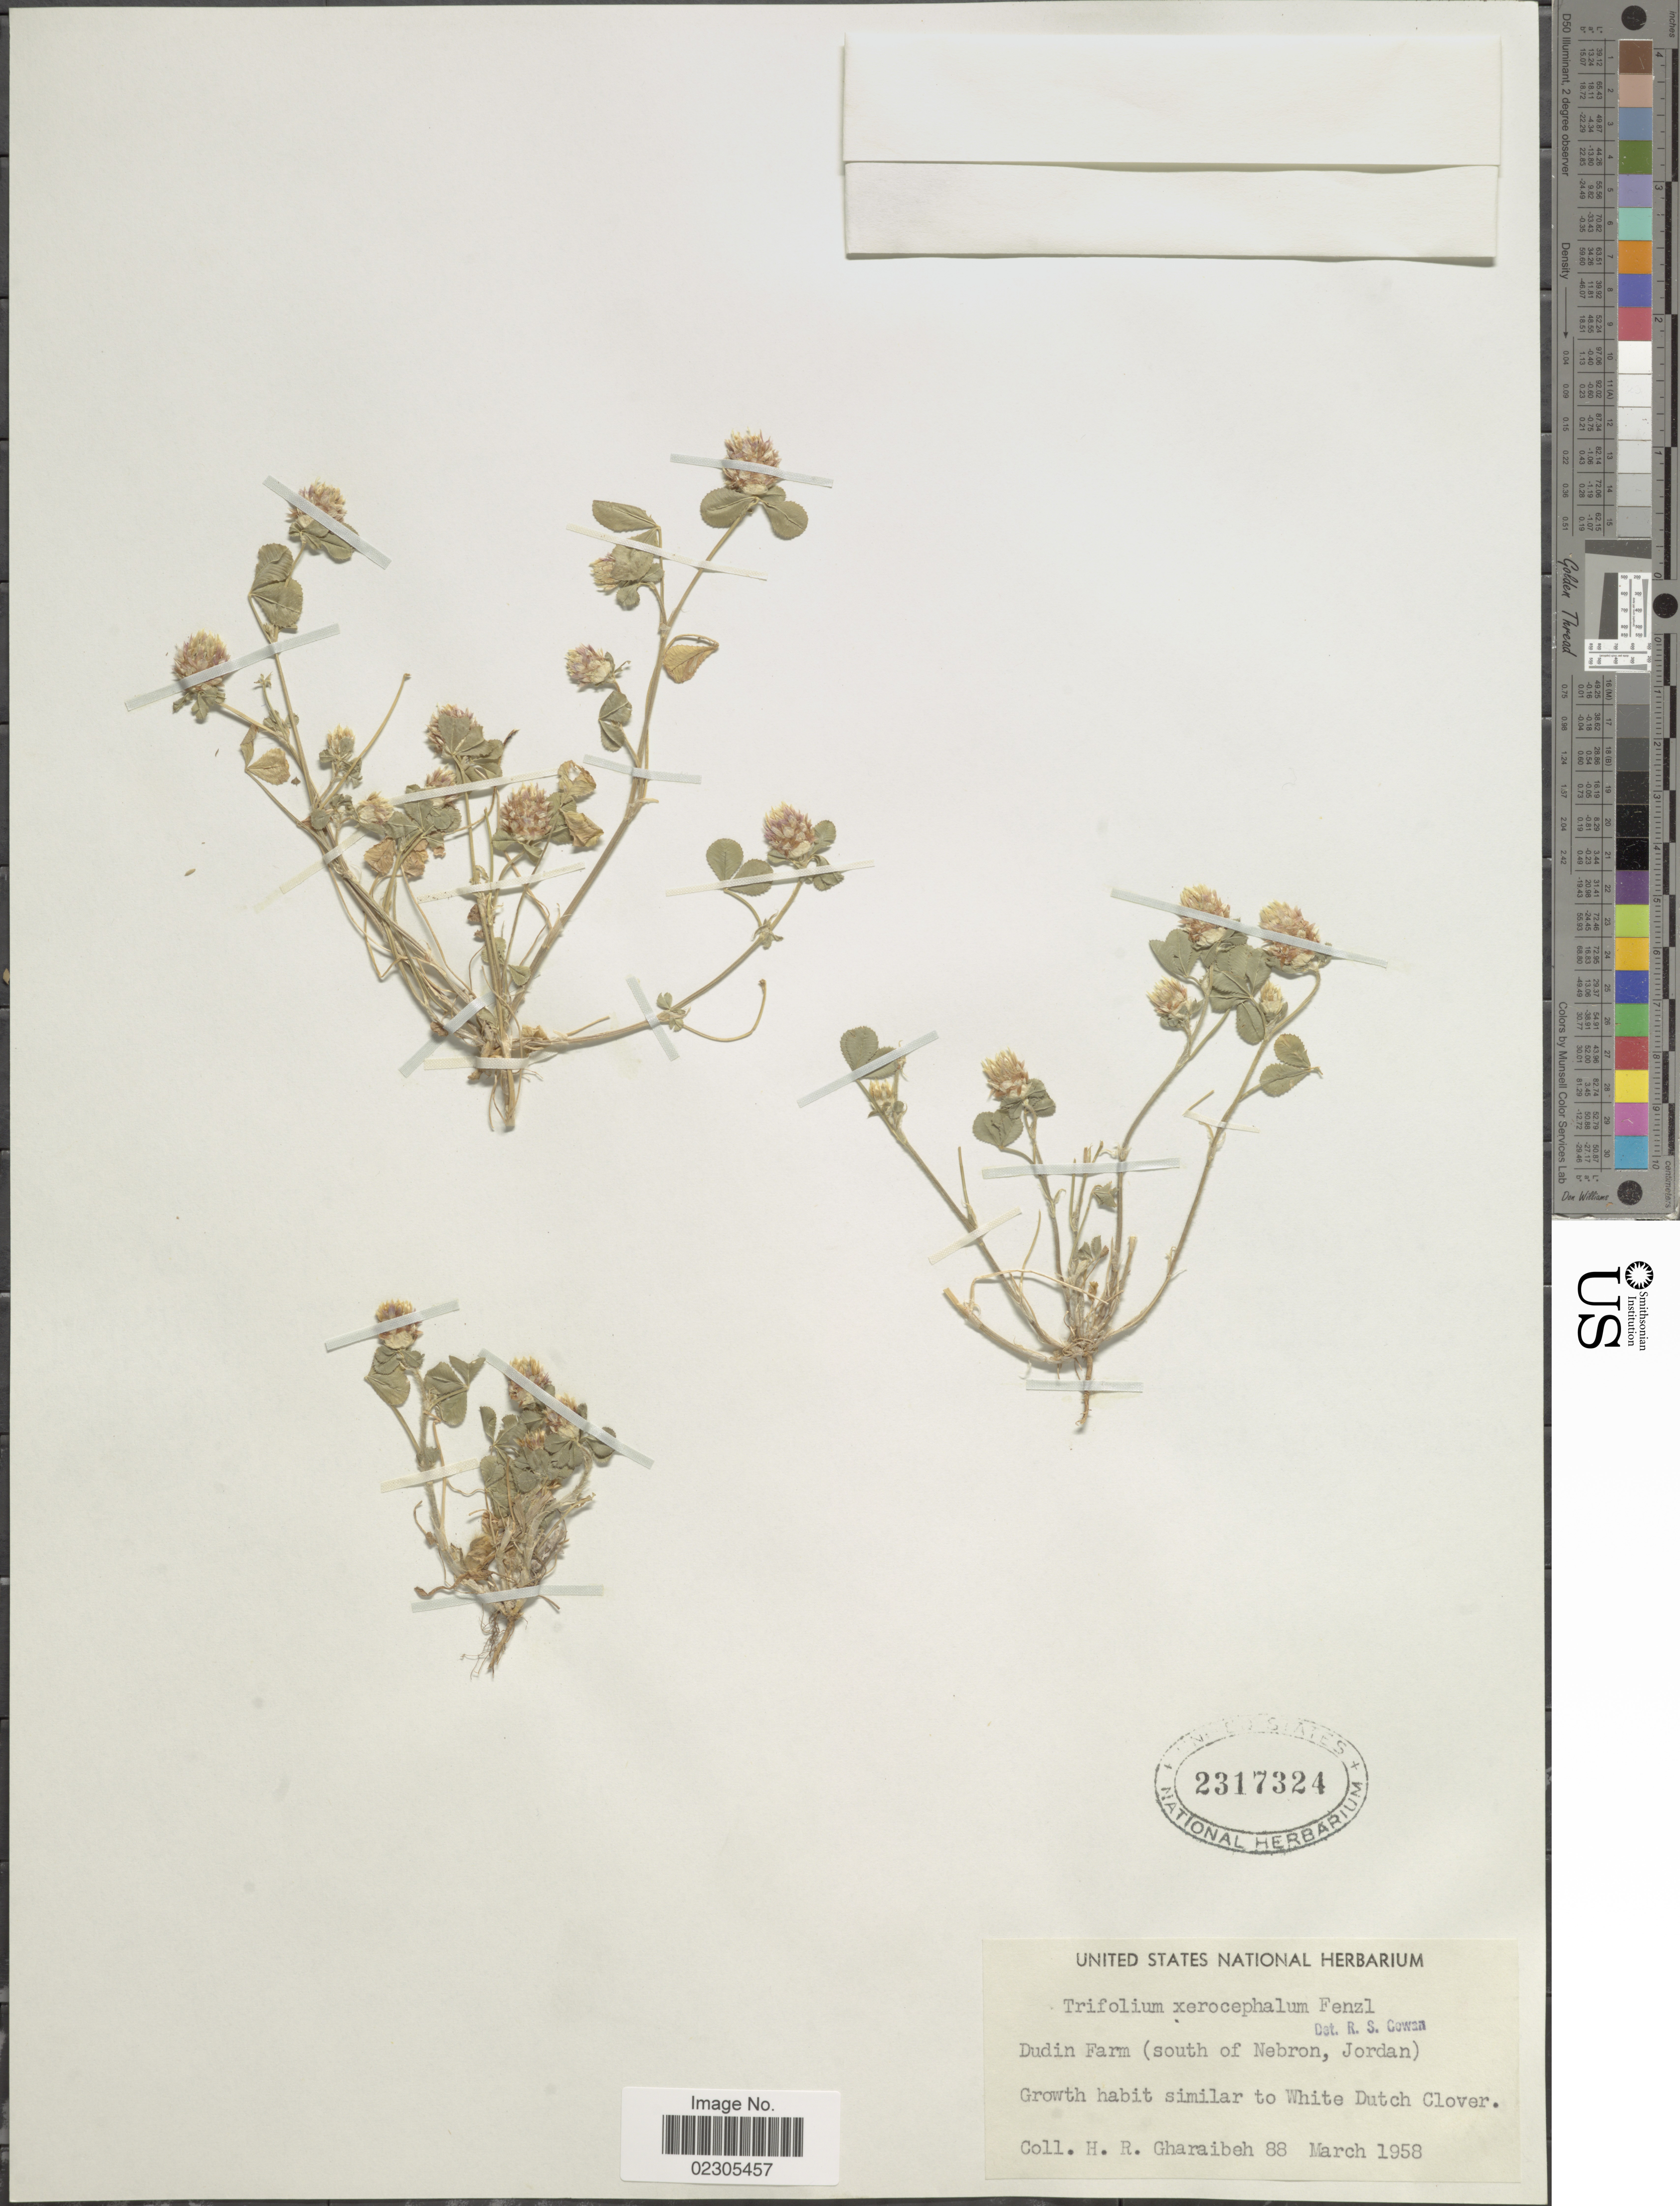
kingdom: Plantae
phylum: Tracheophyta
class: Magnoliopsida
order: Fabales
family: Fabaceae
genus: Trifolium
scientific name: Trifolium xerocephalum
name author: Fenzl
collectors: H. Gharaibeh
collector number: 88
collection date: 1958-03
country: Jordan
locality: Dudin Farm (south of Nebron, Jordan)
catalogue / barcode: US 2317324